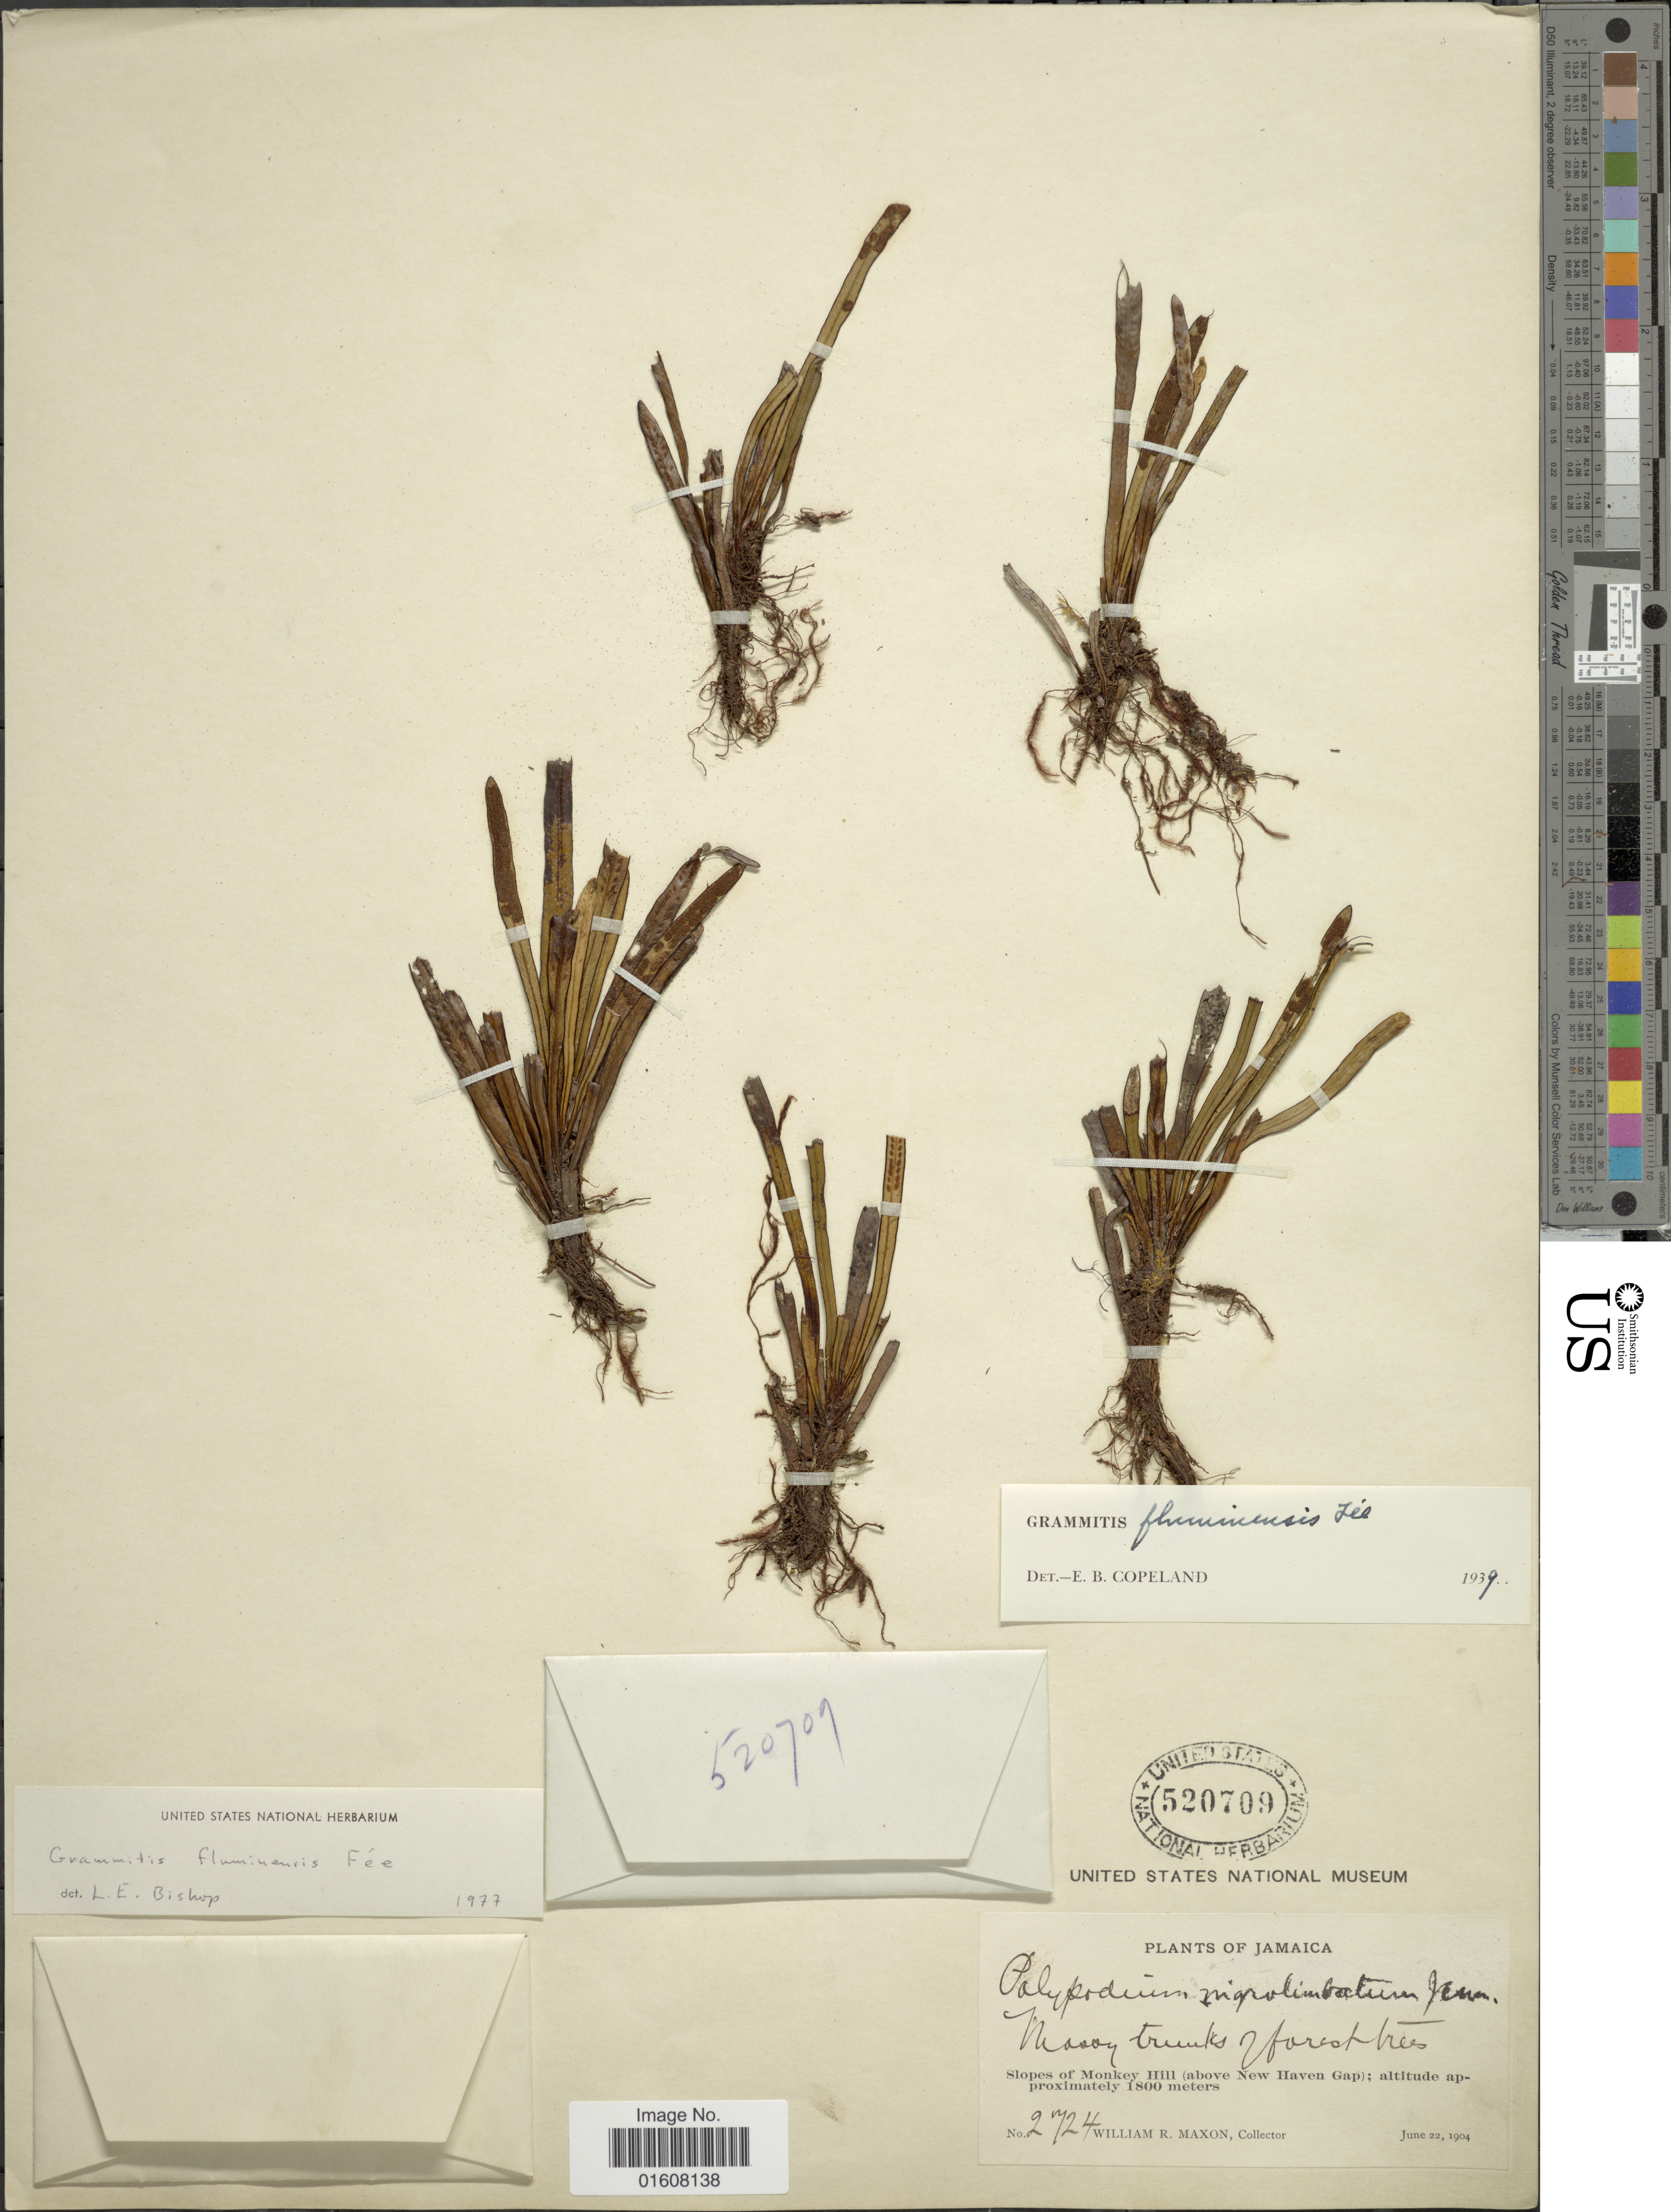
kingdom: Plantae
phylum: Tracheophyta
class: Polypodiopsida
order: Polypodiales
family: Polypodiaceae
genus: Grammitis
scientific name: Grammitis fluminensis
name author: Fée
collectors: W. R. Maxon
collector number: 2724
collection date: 1904-06-22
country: Jamaica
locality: Slopes of Monkey Hill (above New Haven Gap)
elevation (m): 1800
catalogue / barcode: US 520709